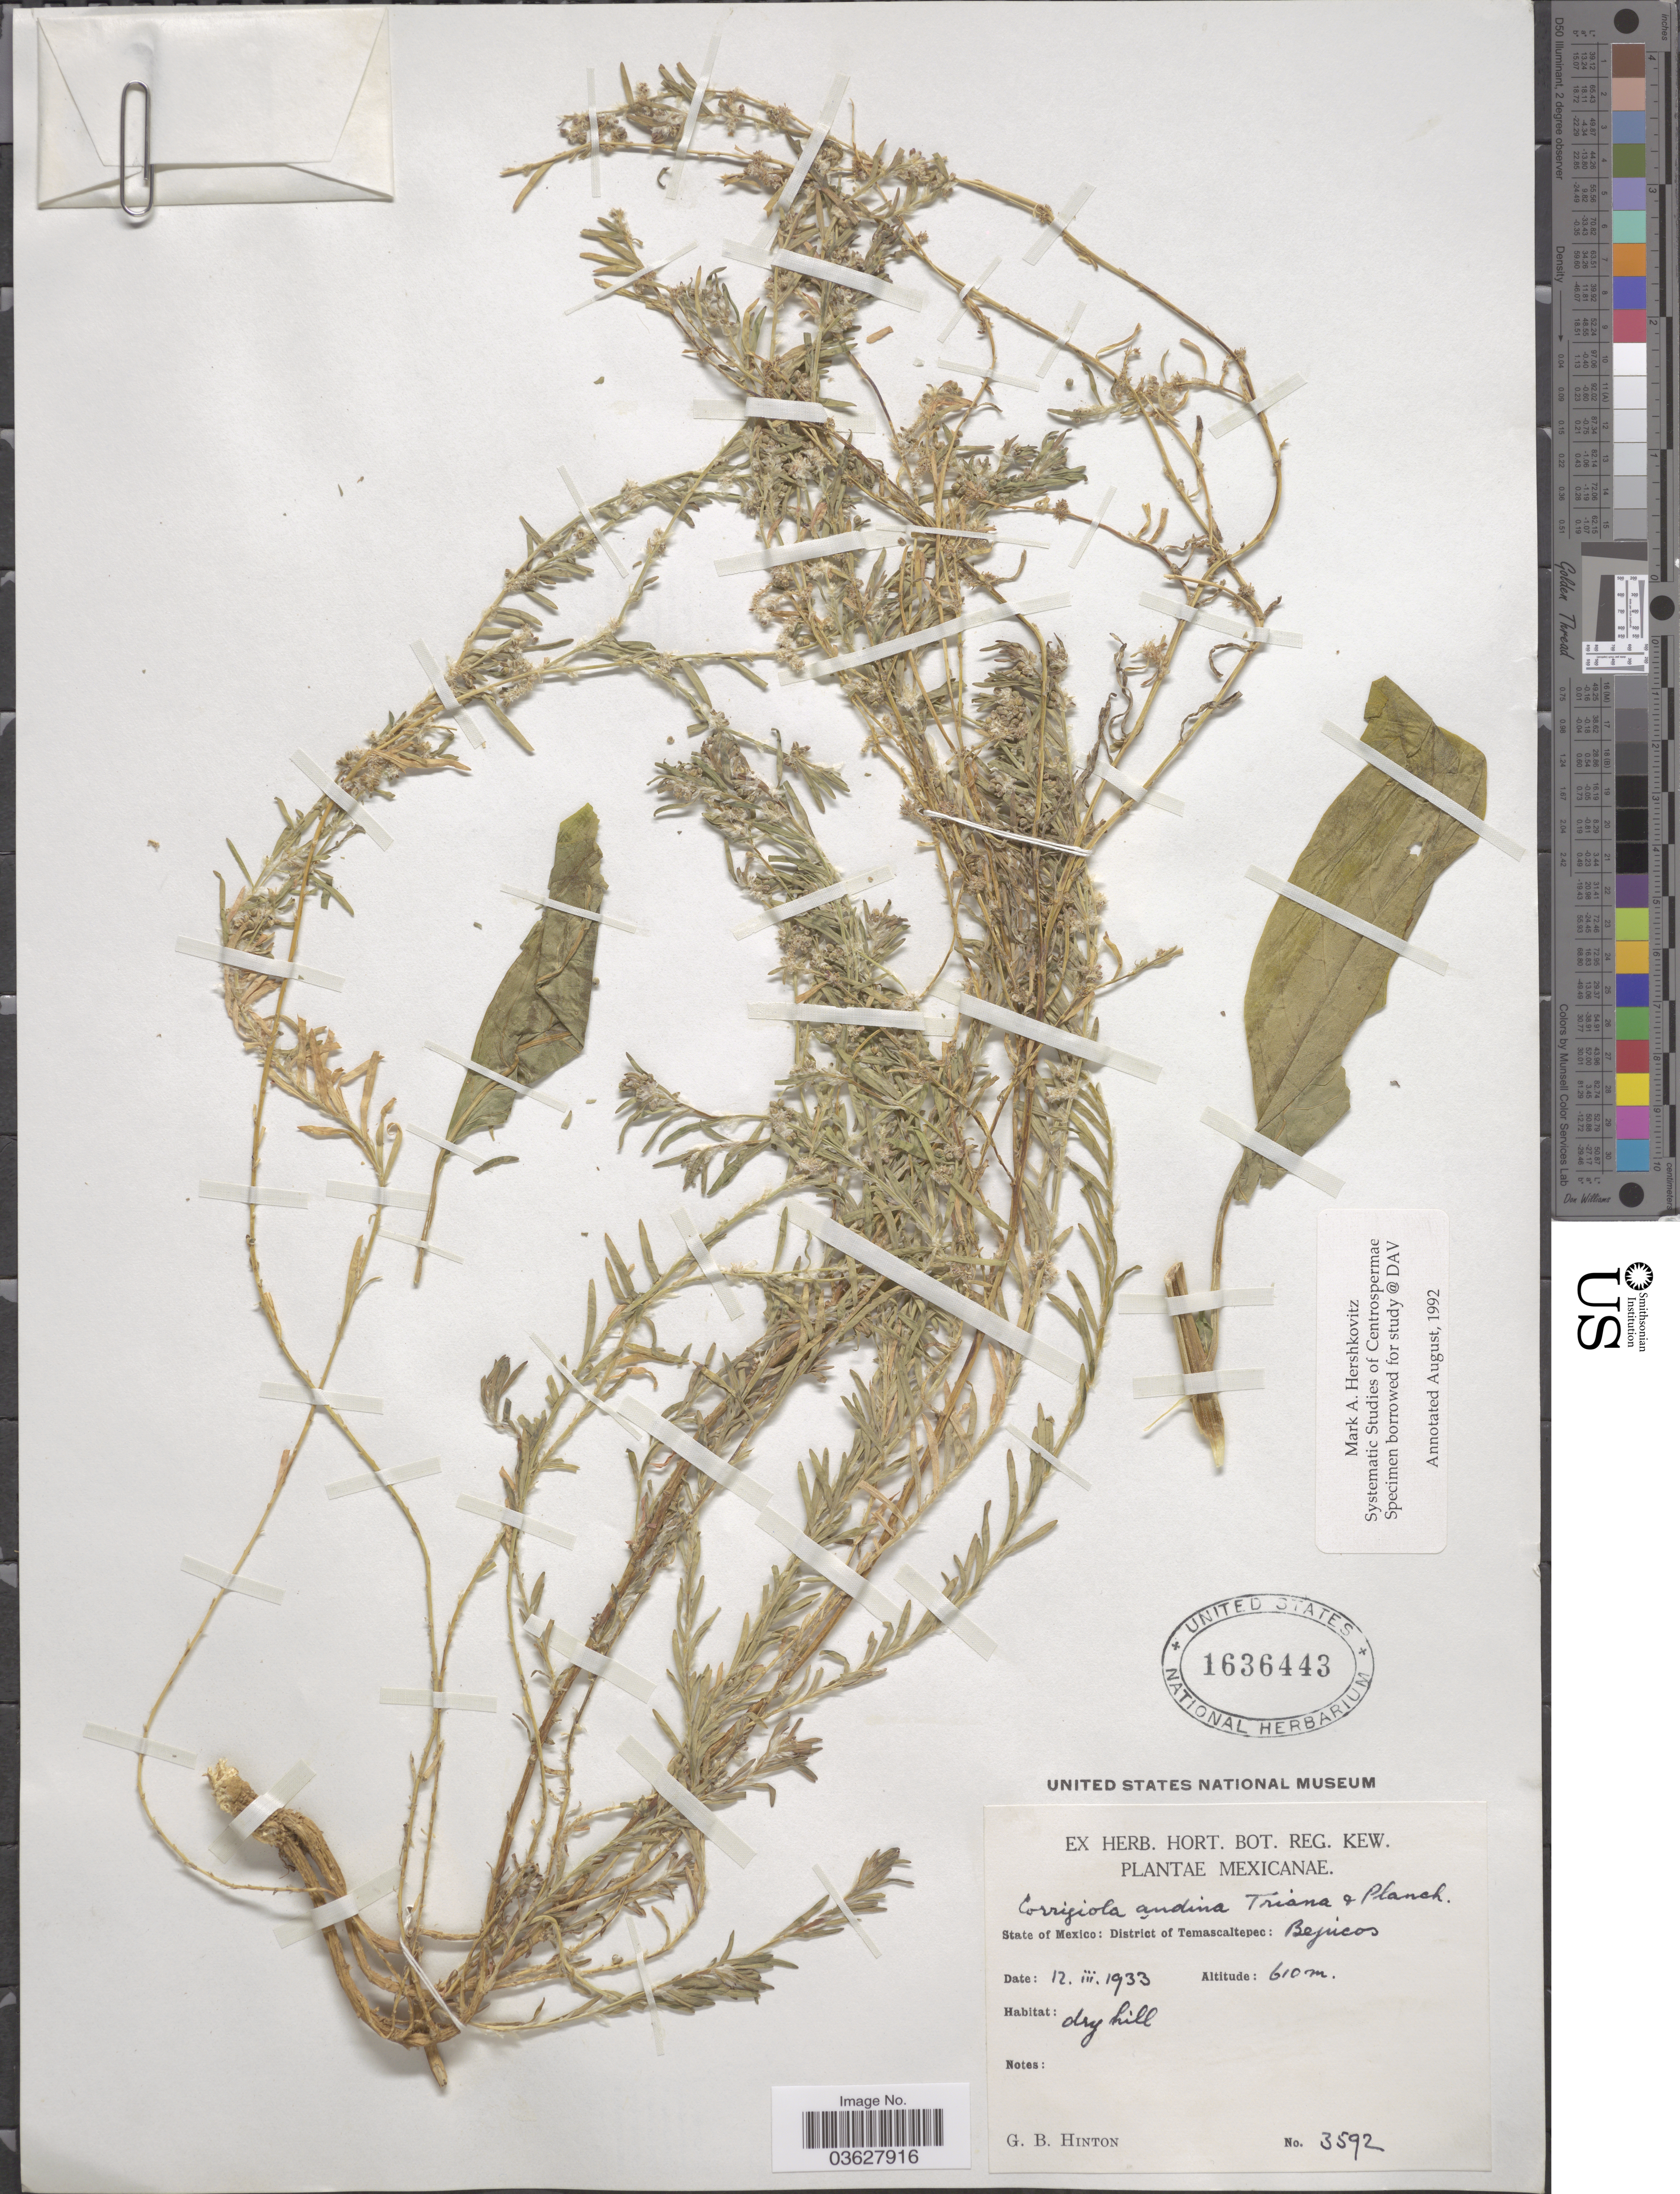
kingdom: Plantae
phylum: Tracheophyta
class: Magnoliopsida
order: Caryophyllales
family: Caryophyllaceae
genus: Corrigiola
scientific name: Corrigiola sp.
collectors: G. B. Hinton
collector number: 3592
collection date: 1933-03-12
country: Mexico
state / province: México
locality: District of Temascaltepec: Bejucos.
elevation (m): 610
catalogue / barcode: US 1636443